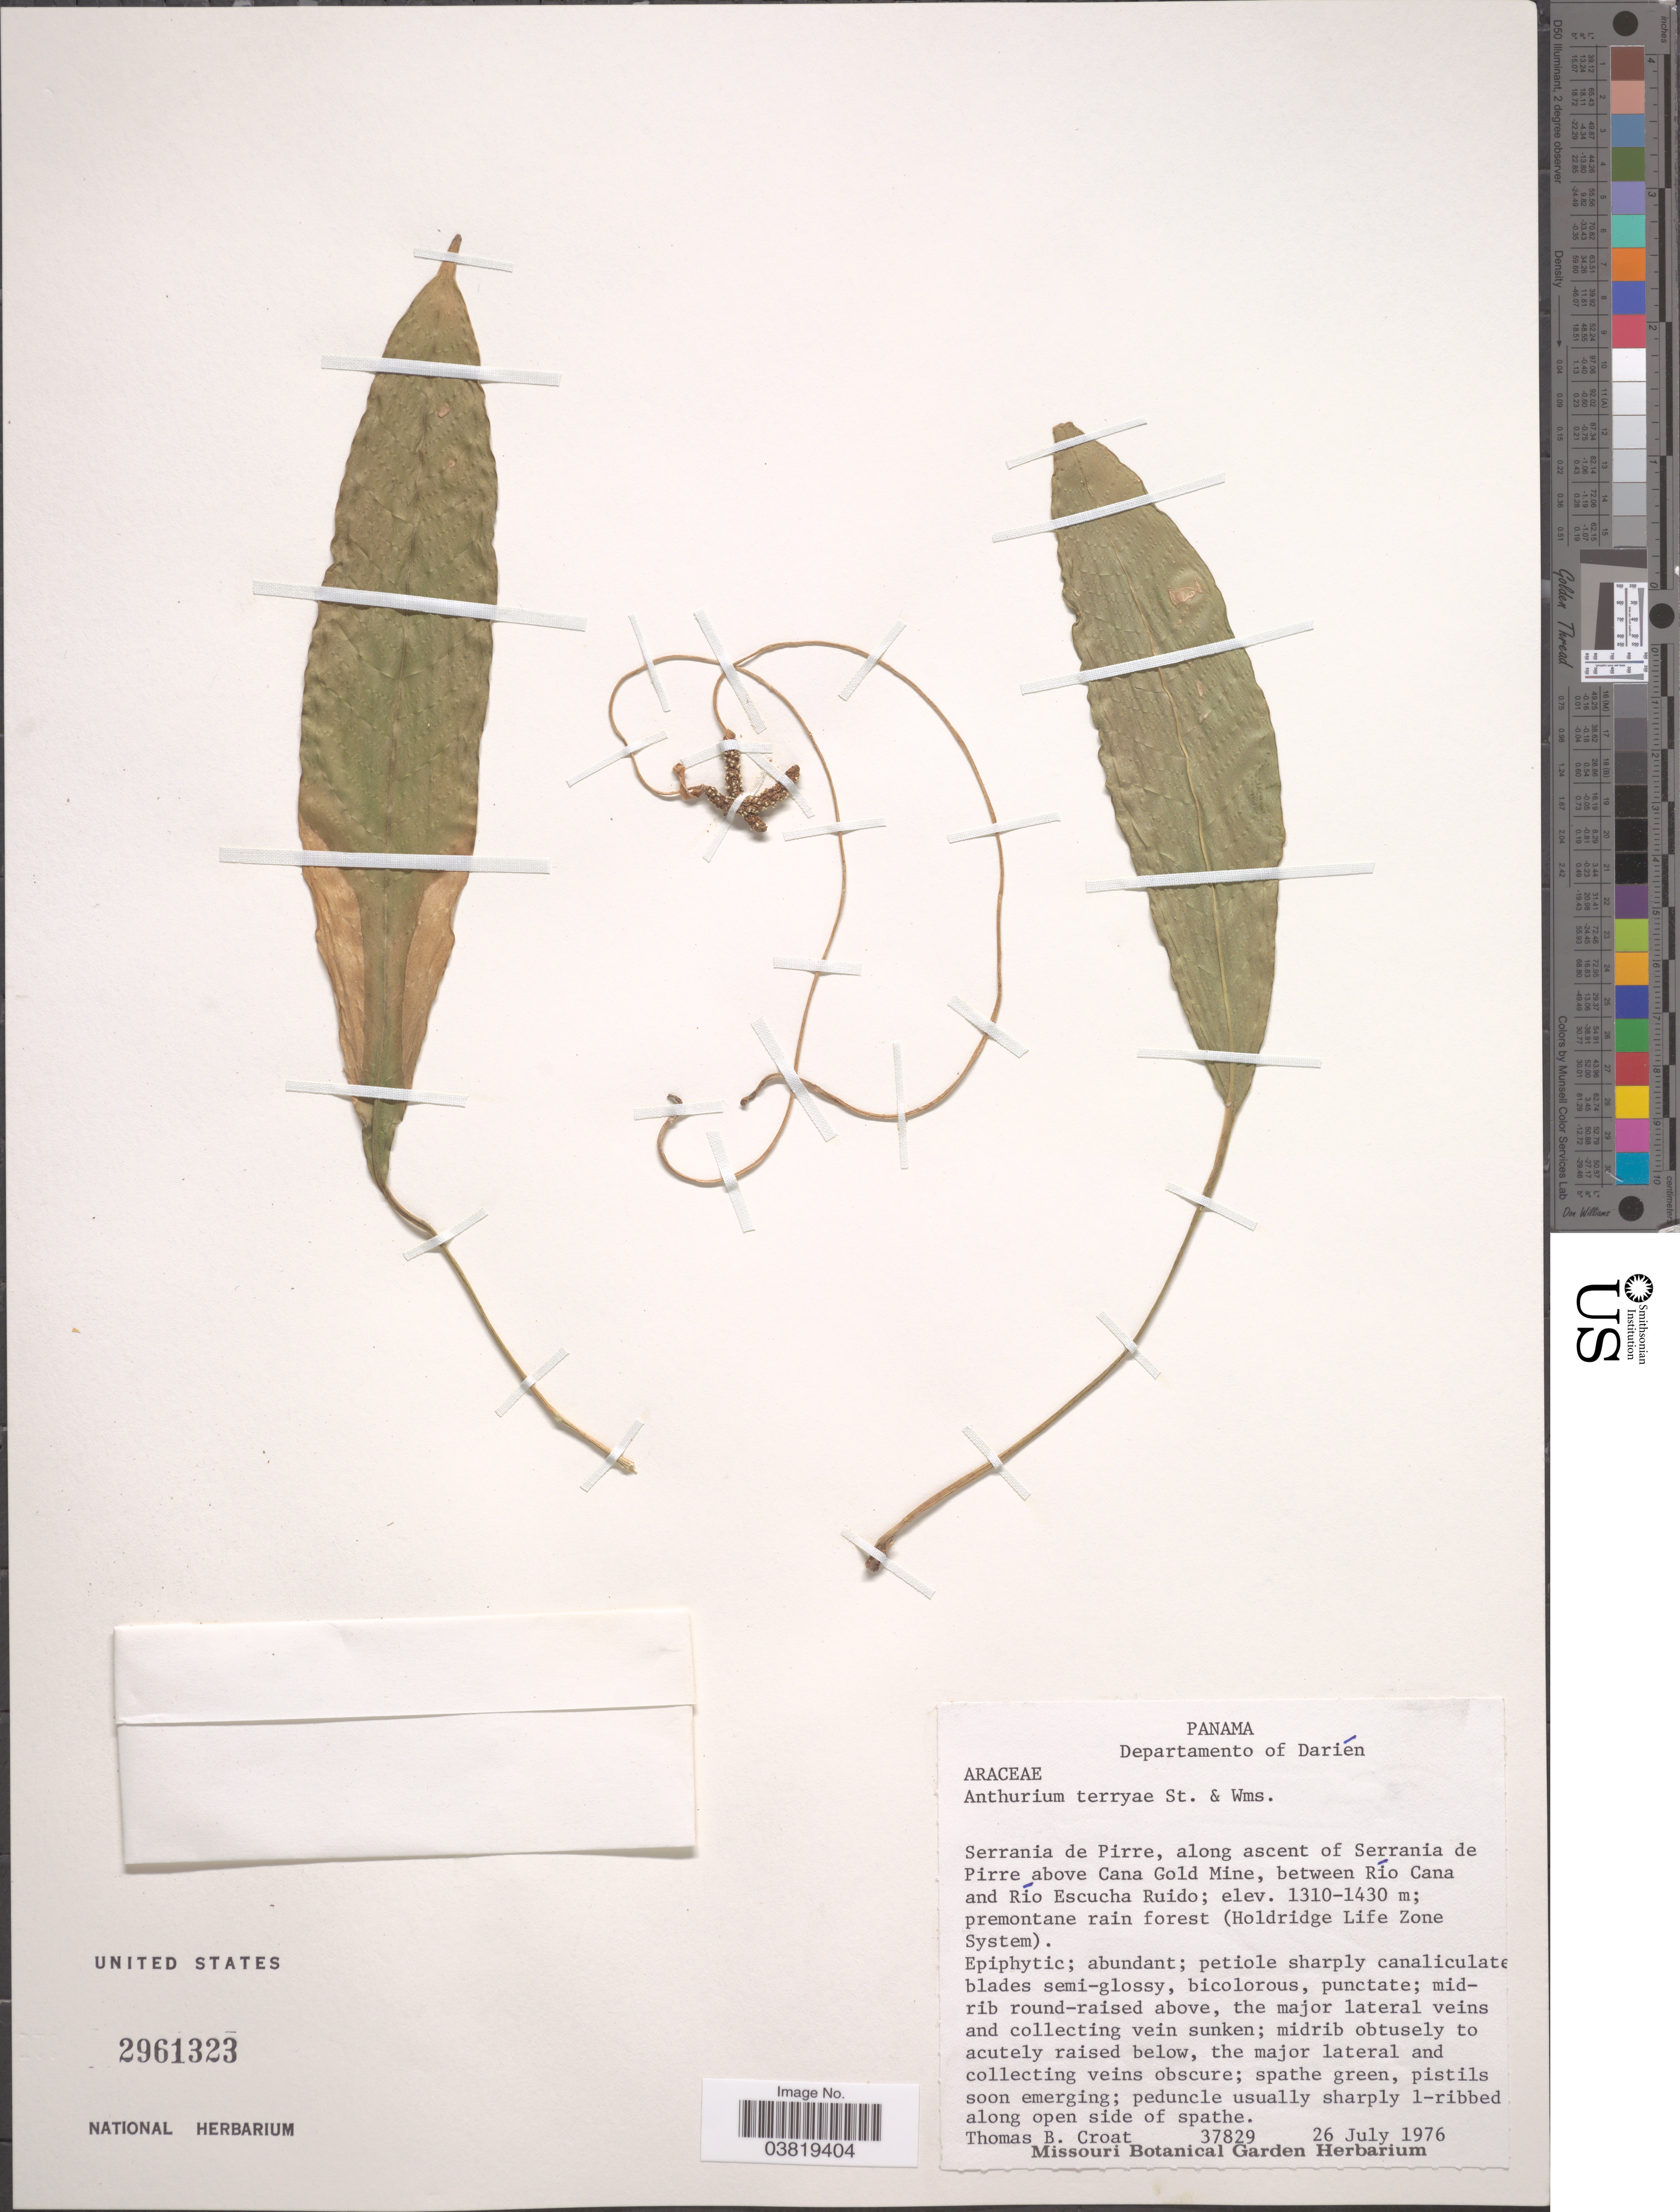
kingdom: Plantae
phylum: Tracheophyta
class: Liliopsida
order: Alismatales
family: Araceae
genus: Anthurium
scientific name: Anthurium terryae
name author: Standl. & L.O. Williams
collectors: T. B. Croat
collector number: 37829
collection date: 1976-07-26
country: Panama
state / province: Darien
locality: Departamento of Darién. Serrania de Pirre, along ascent of Serrania de Pirre above Cana Gold Mine, between Río Cana and Río Escucha Ruido; (Holdridge Life Zone System).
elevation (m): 1310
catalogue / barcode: US 2961323